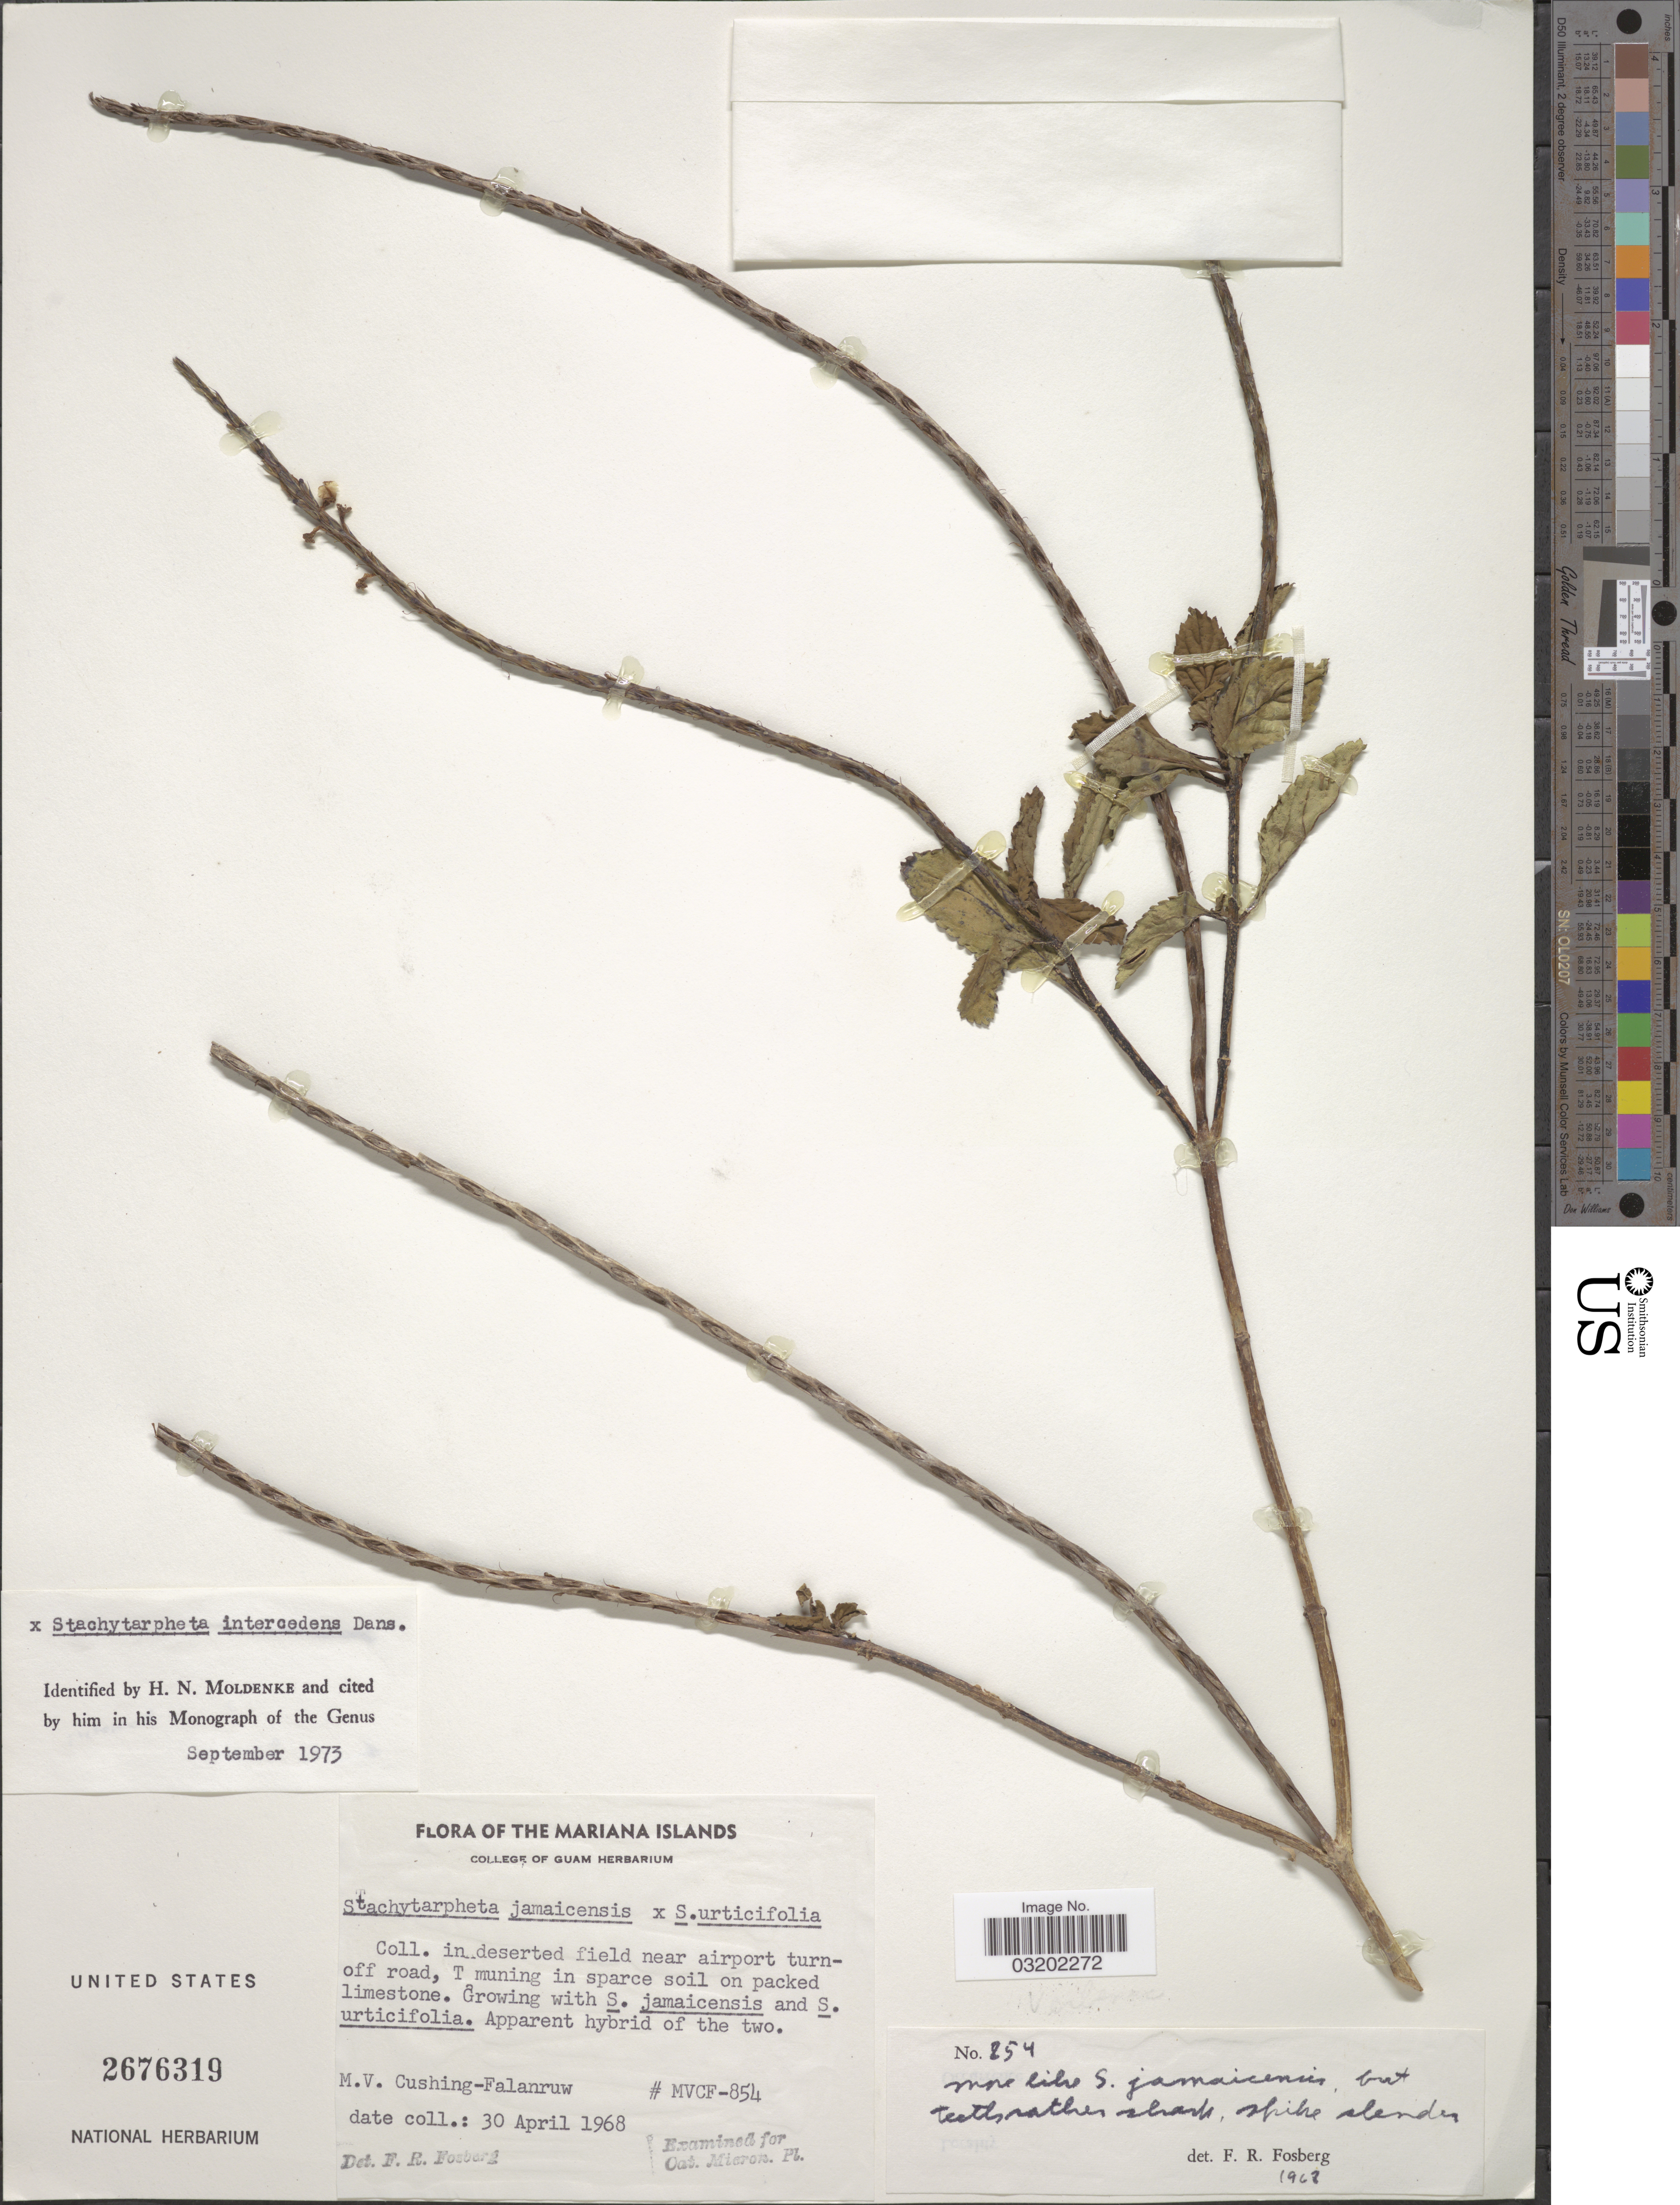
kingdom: Plantae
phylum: Tracheophyta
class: Magnoliopsida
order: Lamiales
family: Verbenaceae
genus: Stachytarpheta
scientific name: Stachytarpheta x intercedens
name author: Danser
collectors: M. V. Falanruw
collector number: MVCF-854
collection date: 1968-04-30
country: Northern Mariana Islands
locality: Mariana Islands. Coll. in deserted field near airport turn-off road, T muning in sparce soil on packed limestone.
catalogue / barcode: US 2676319